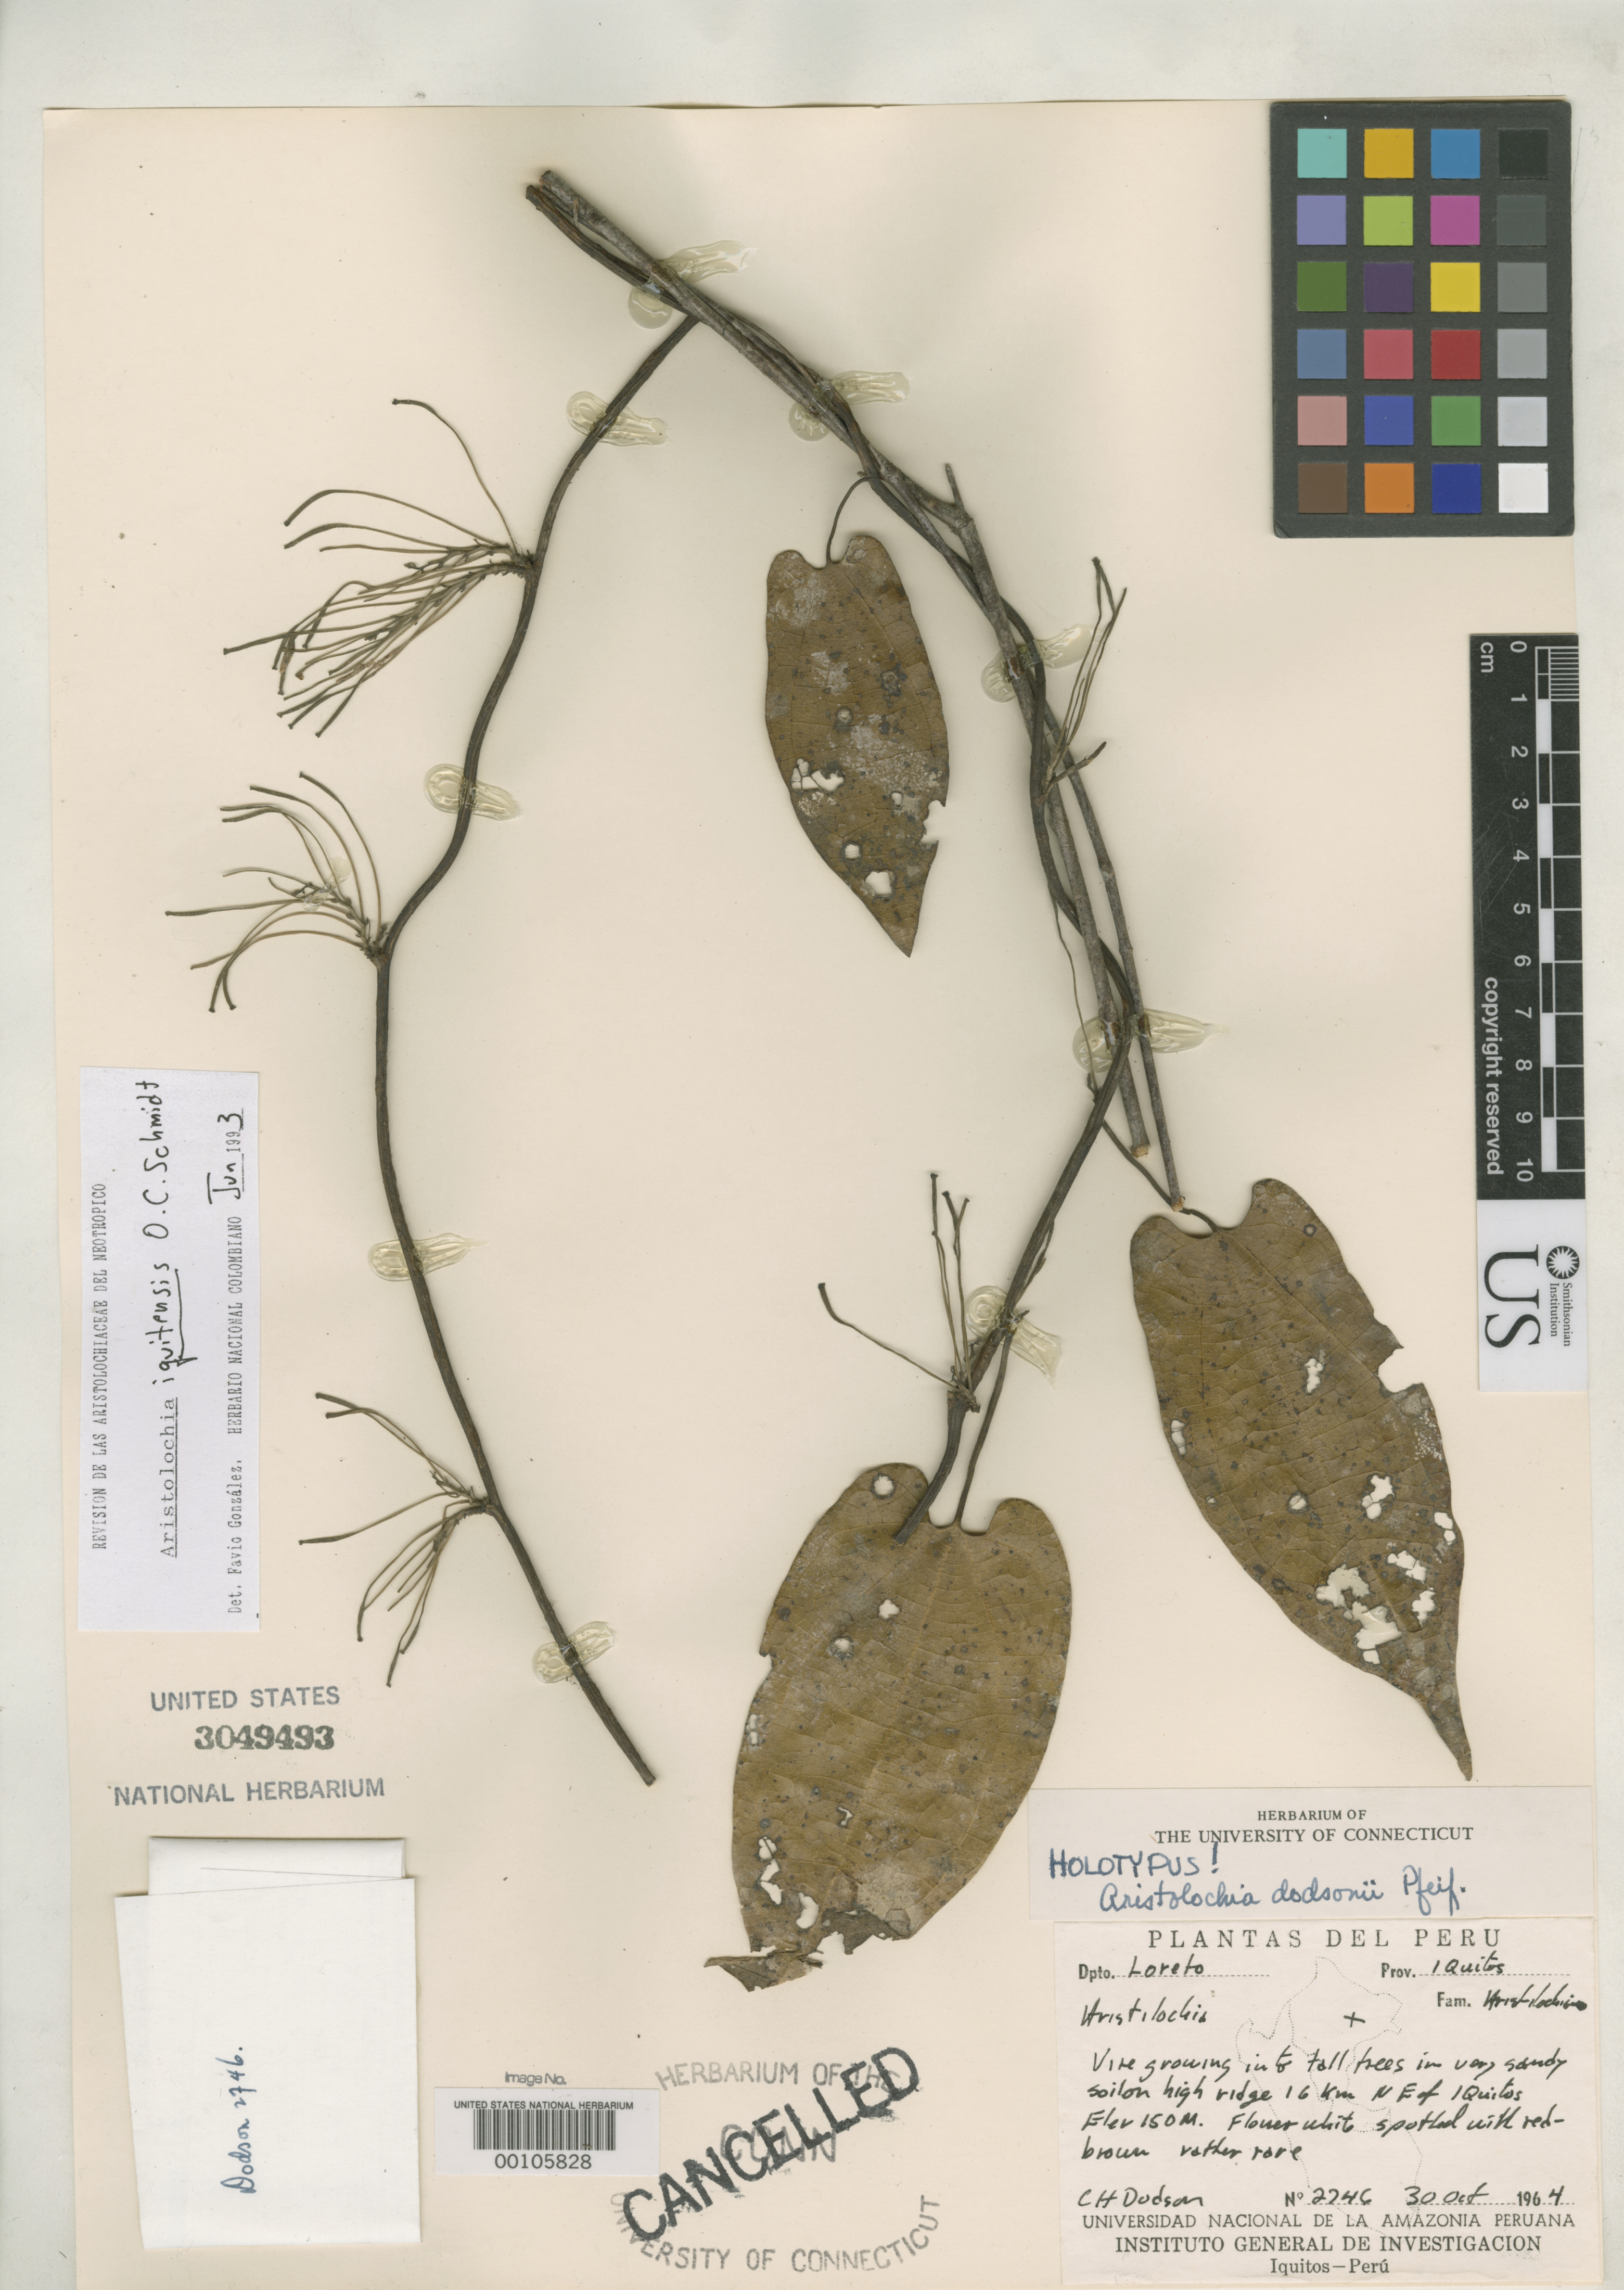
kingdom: Plantae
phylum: Tracheophyta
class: Magnoliopsida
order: Piperales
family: Aristolochiaceae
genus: Aristolochia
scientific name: Aristolochia dodsonii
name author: Pfeifer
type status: Holotype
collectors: C. H. Dodson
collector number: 2746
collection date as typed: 30 Oct 1964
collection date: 1964-10-30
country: Peru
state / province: Loreto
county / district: Maynas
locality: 16 km NE of Iquitos.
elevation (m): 150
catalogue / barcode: US 3049493